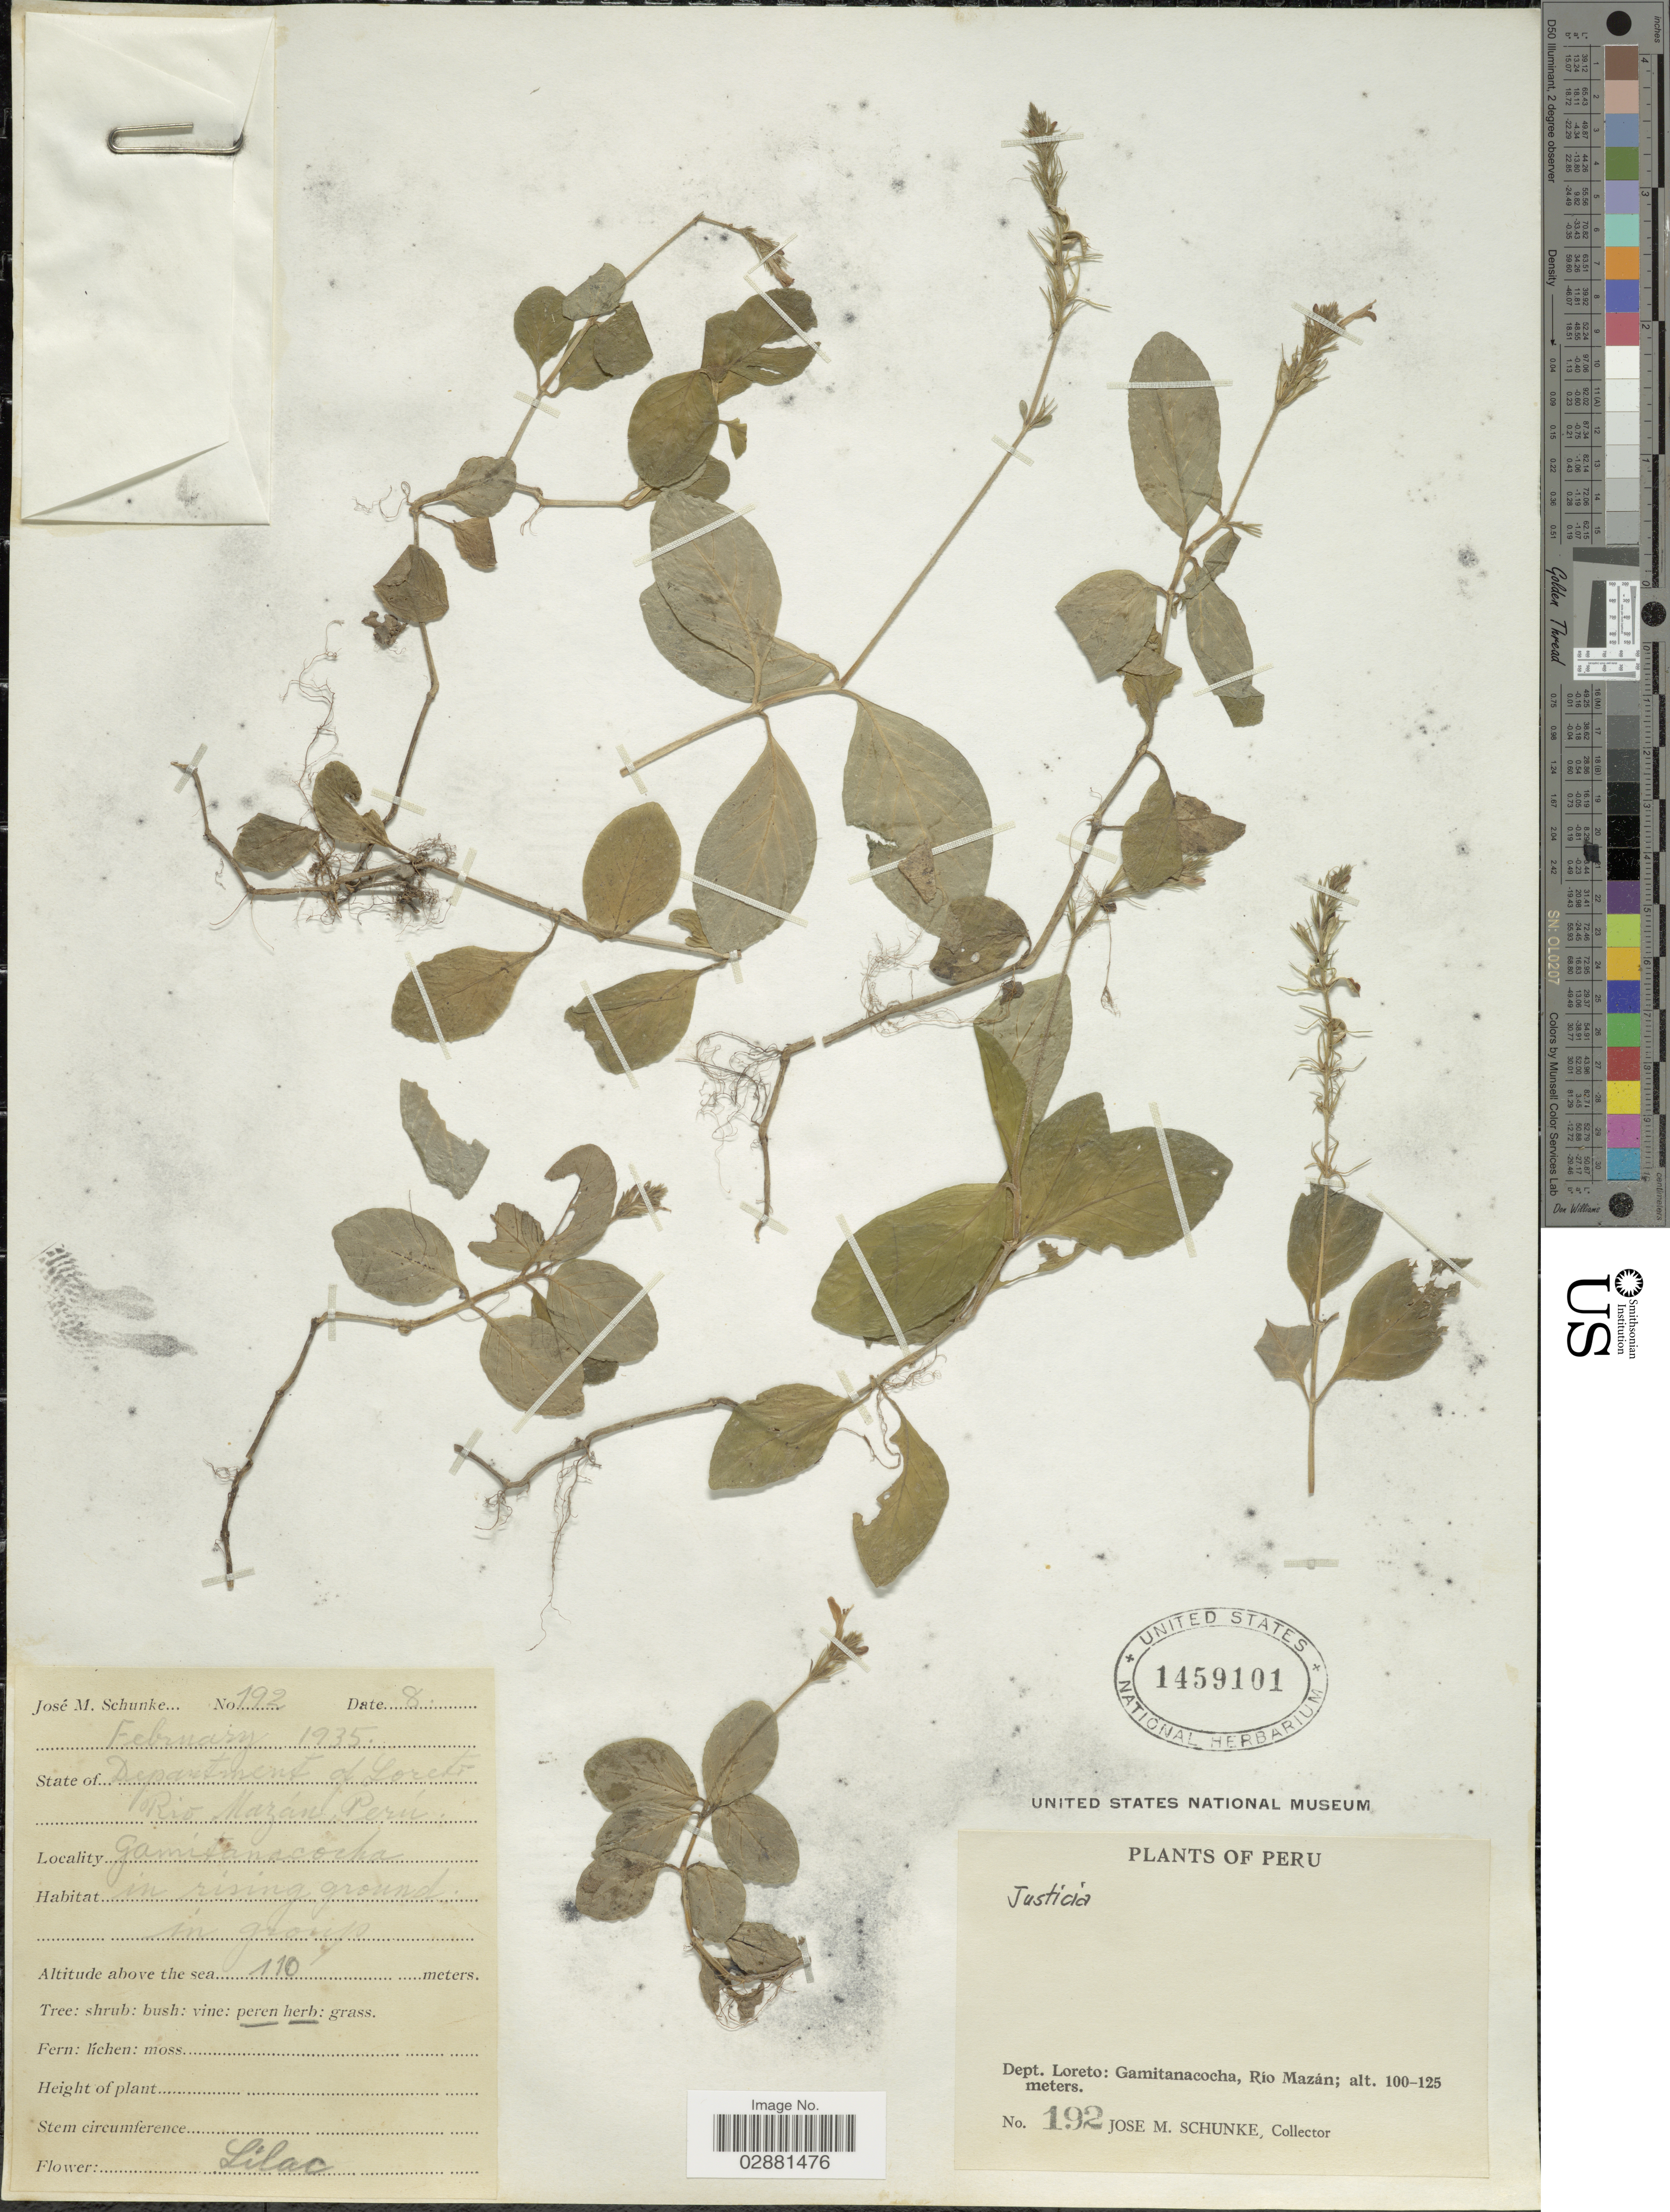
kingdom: Plantae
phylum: Tracheophyta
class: Magnoliopsida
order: Lamiales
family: Acanthaceae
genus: Justicia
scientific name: Justicia sp.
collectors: J. M. Schunke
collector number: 192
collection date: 1935-02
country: Peru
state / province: Loreto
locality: Dept. Loreto: Gamitanacocha, Rio Mazán.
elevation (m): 110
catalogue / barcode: US 1459101